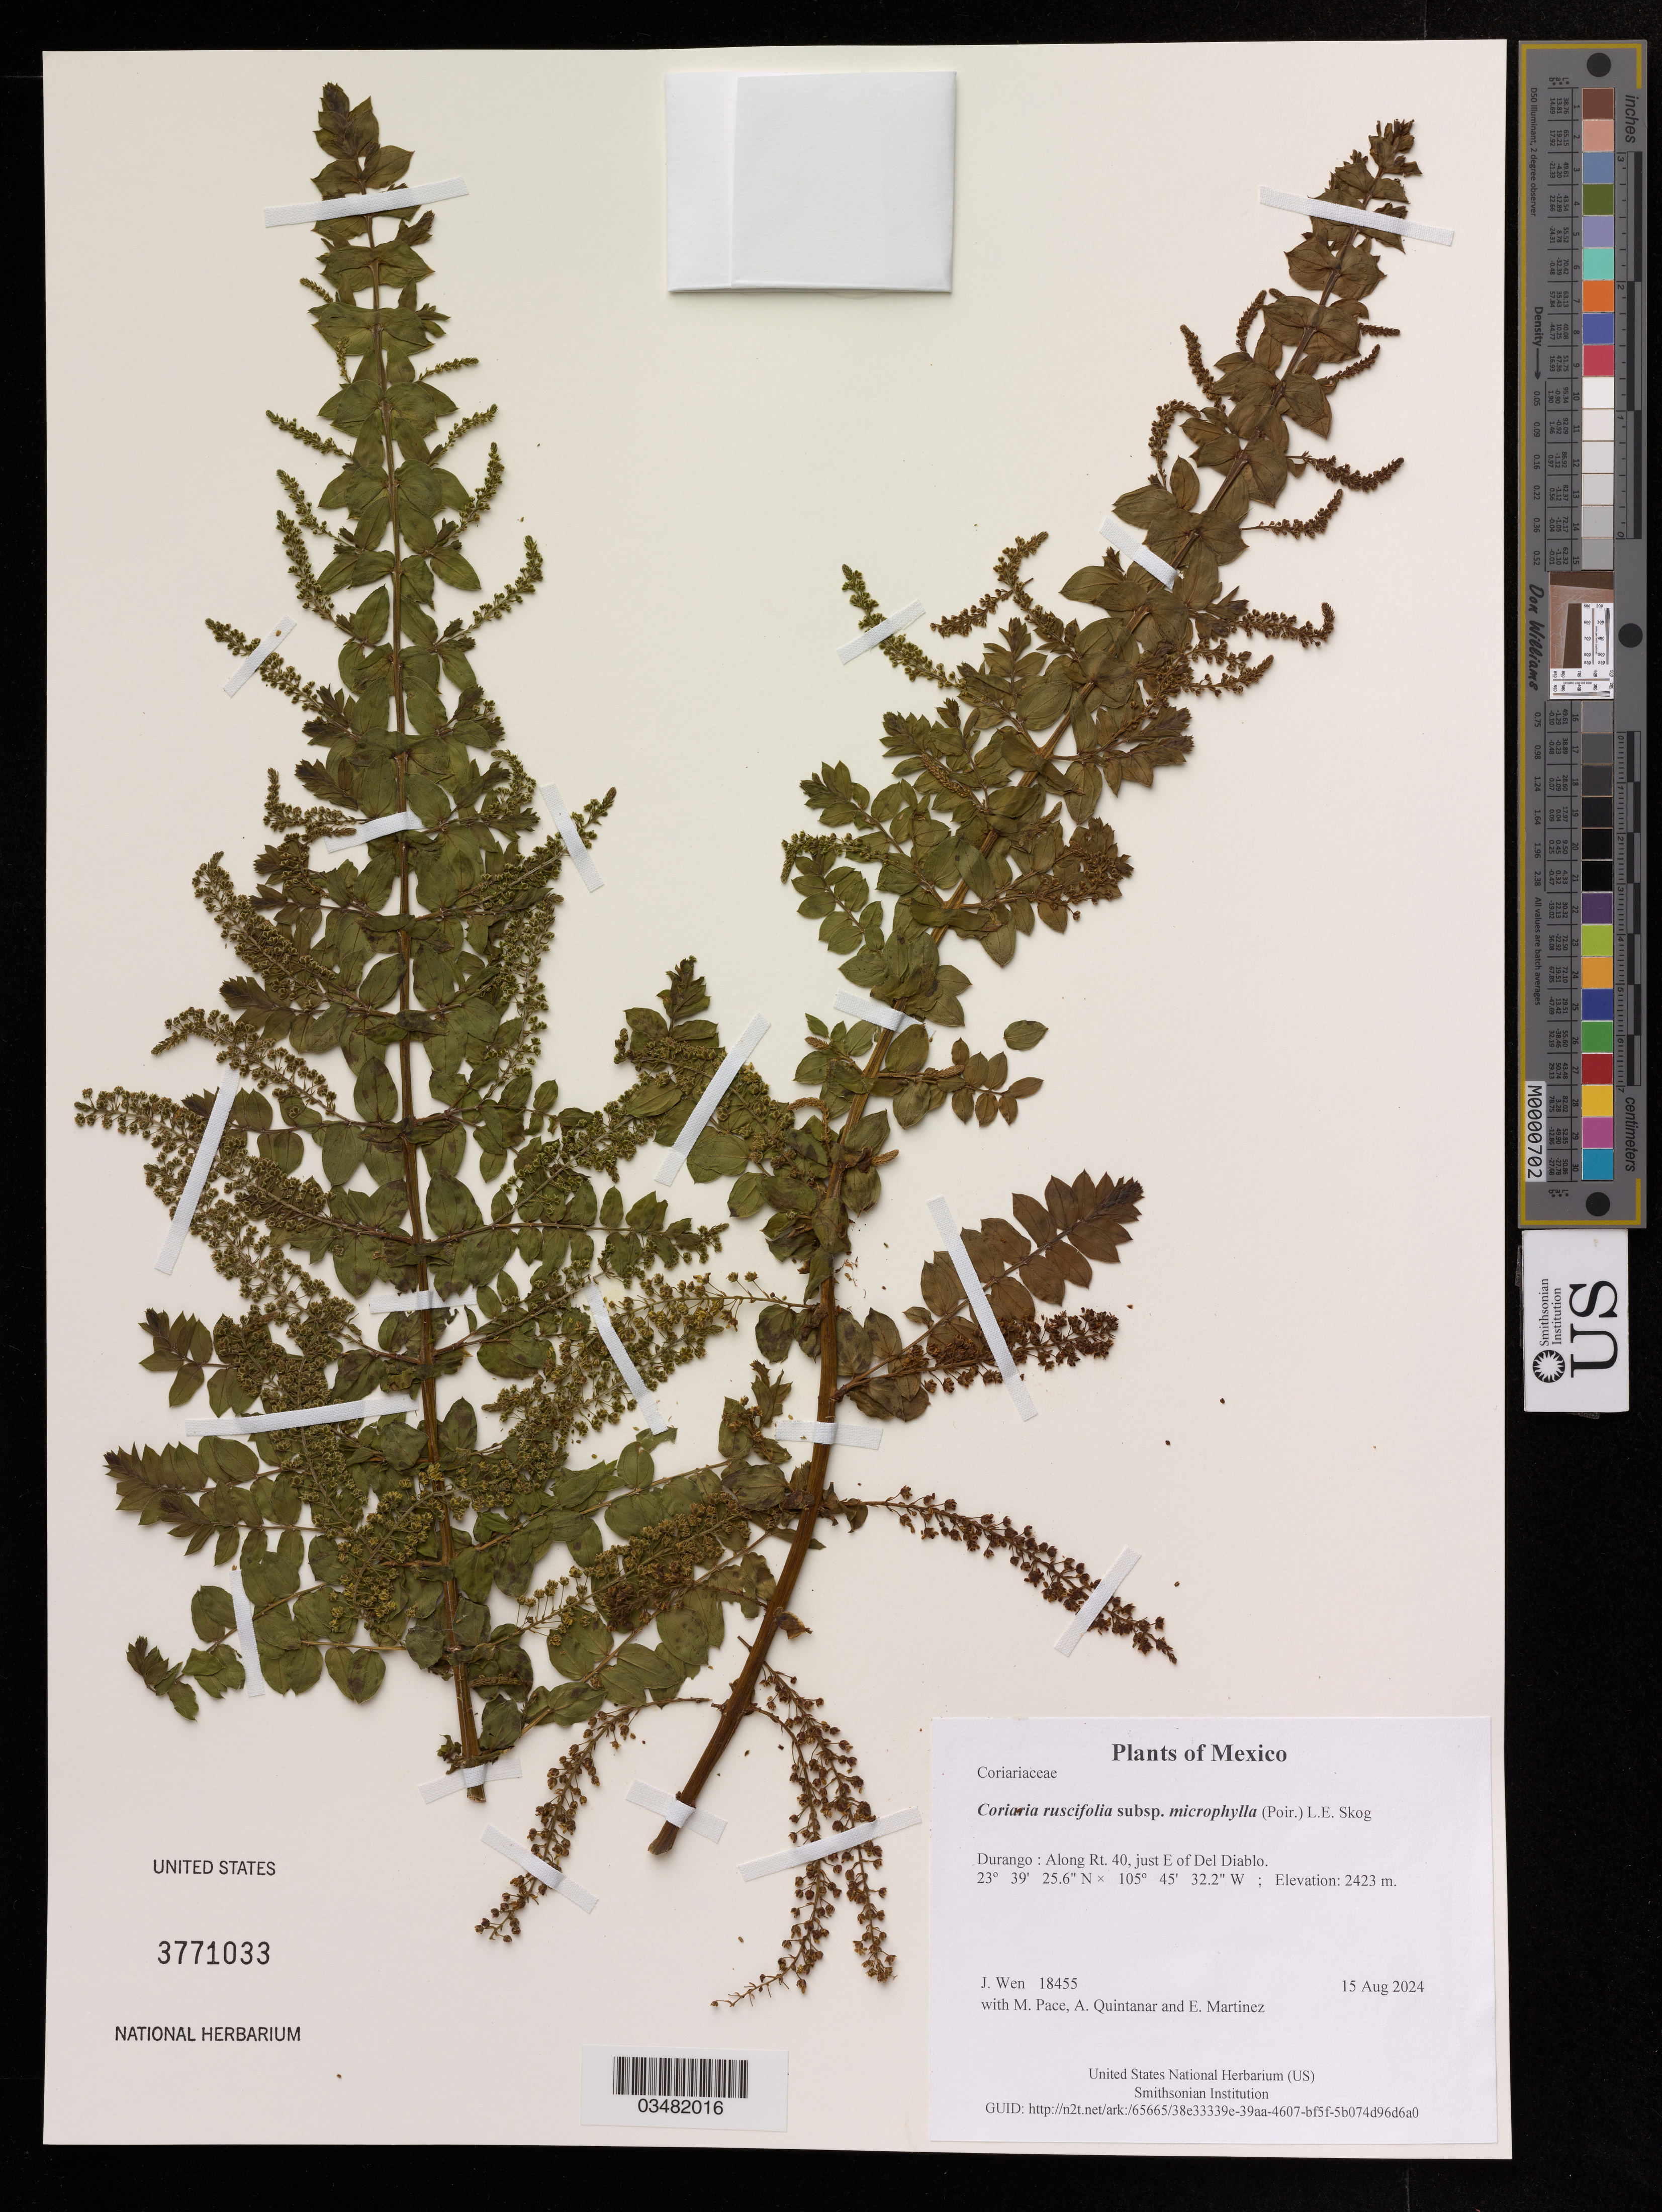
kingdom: Plantae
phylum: Tracheophyta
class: Magnoliopsida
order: Cucurbitales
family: Coriariaceae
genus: Coriaria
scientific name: Coriaria ruscifolia subsp. microphylla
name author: (Poir.) L.E. Skog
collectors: J. Wen, M. Pace, A. Quintanar & E. Martinez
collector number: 18455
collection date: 2024-08-15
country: Mexico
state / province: Durango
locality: Along Rt. 40, just E of Del Diablo.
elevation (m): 2423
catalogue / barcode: US 3771033